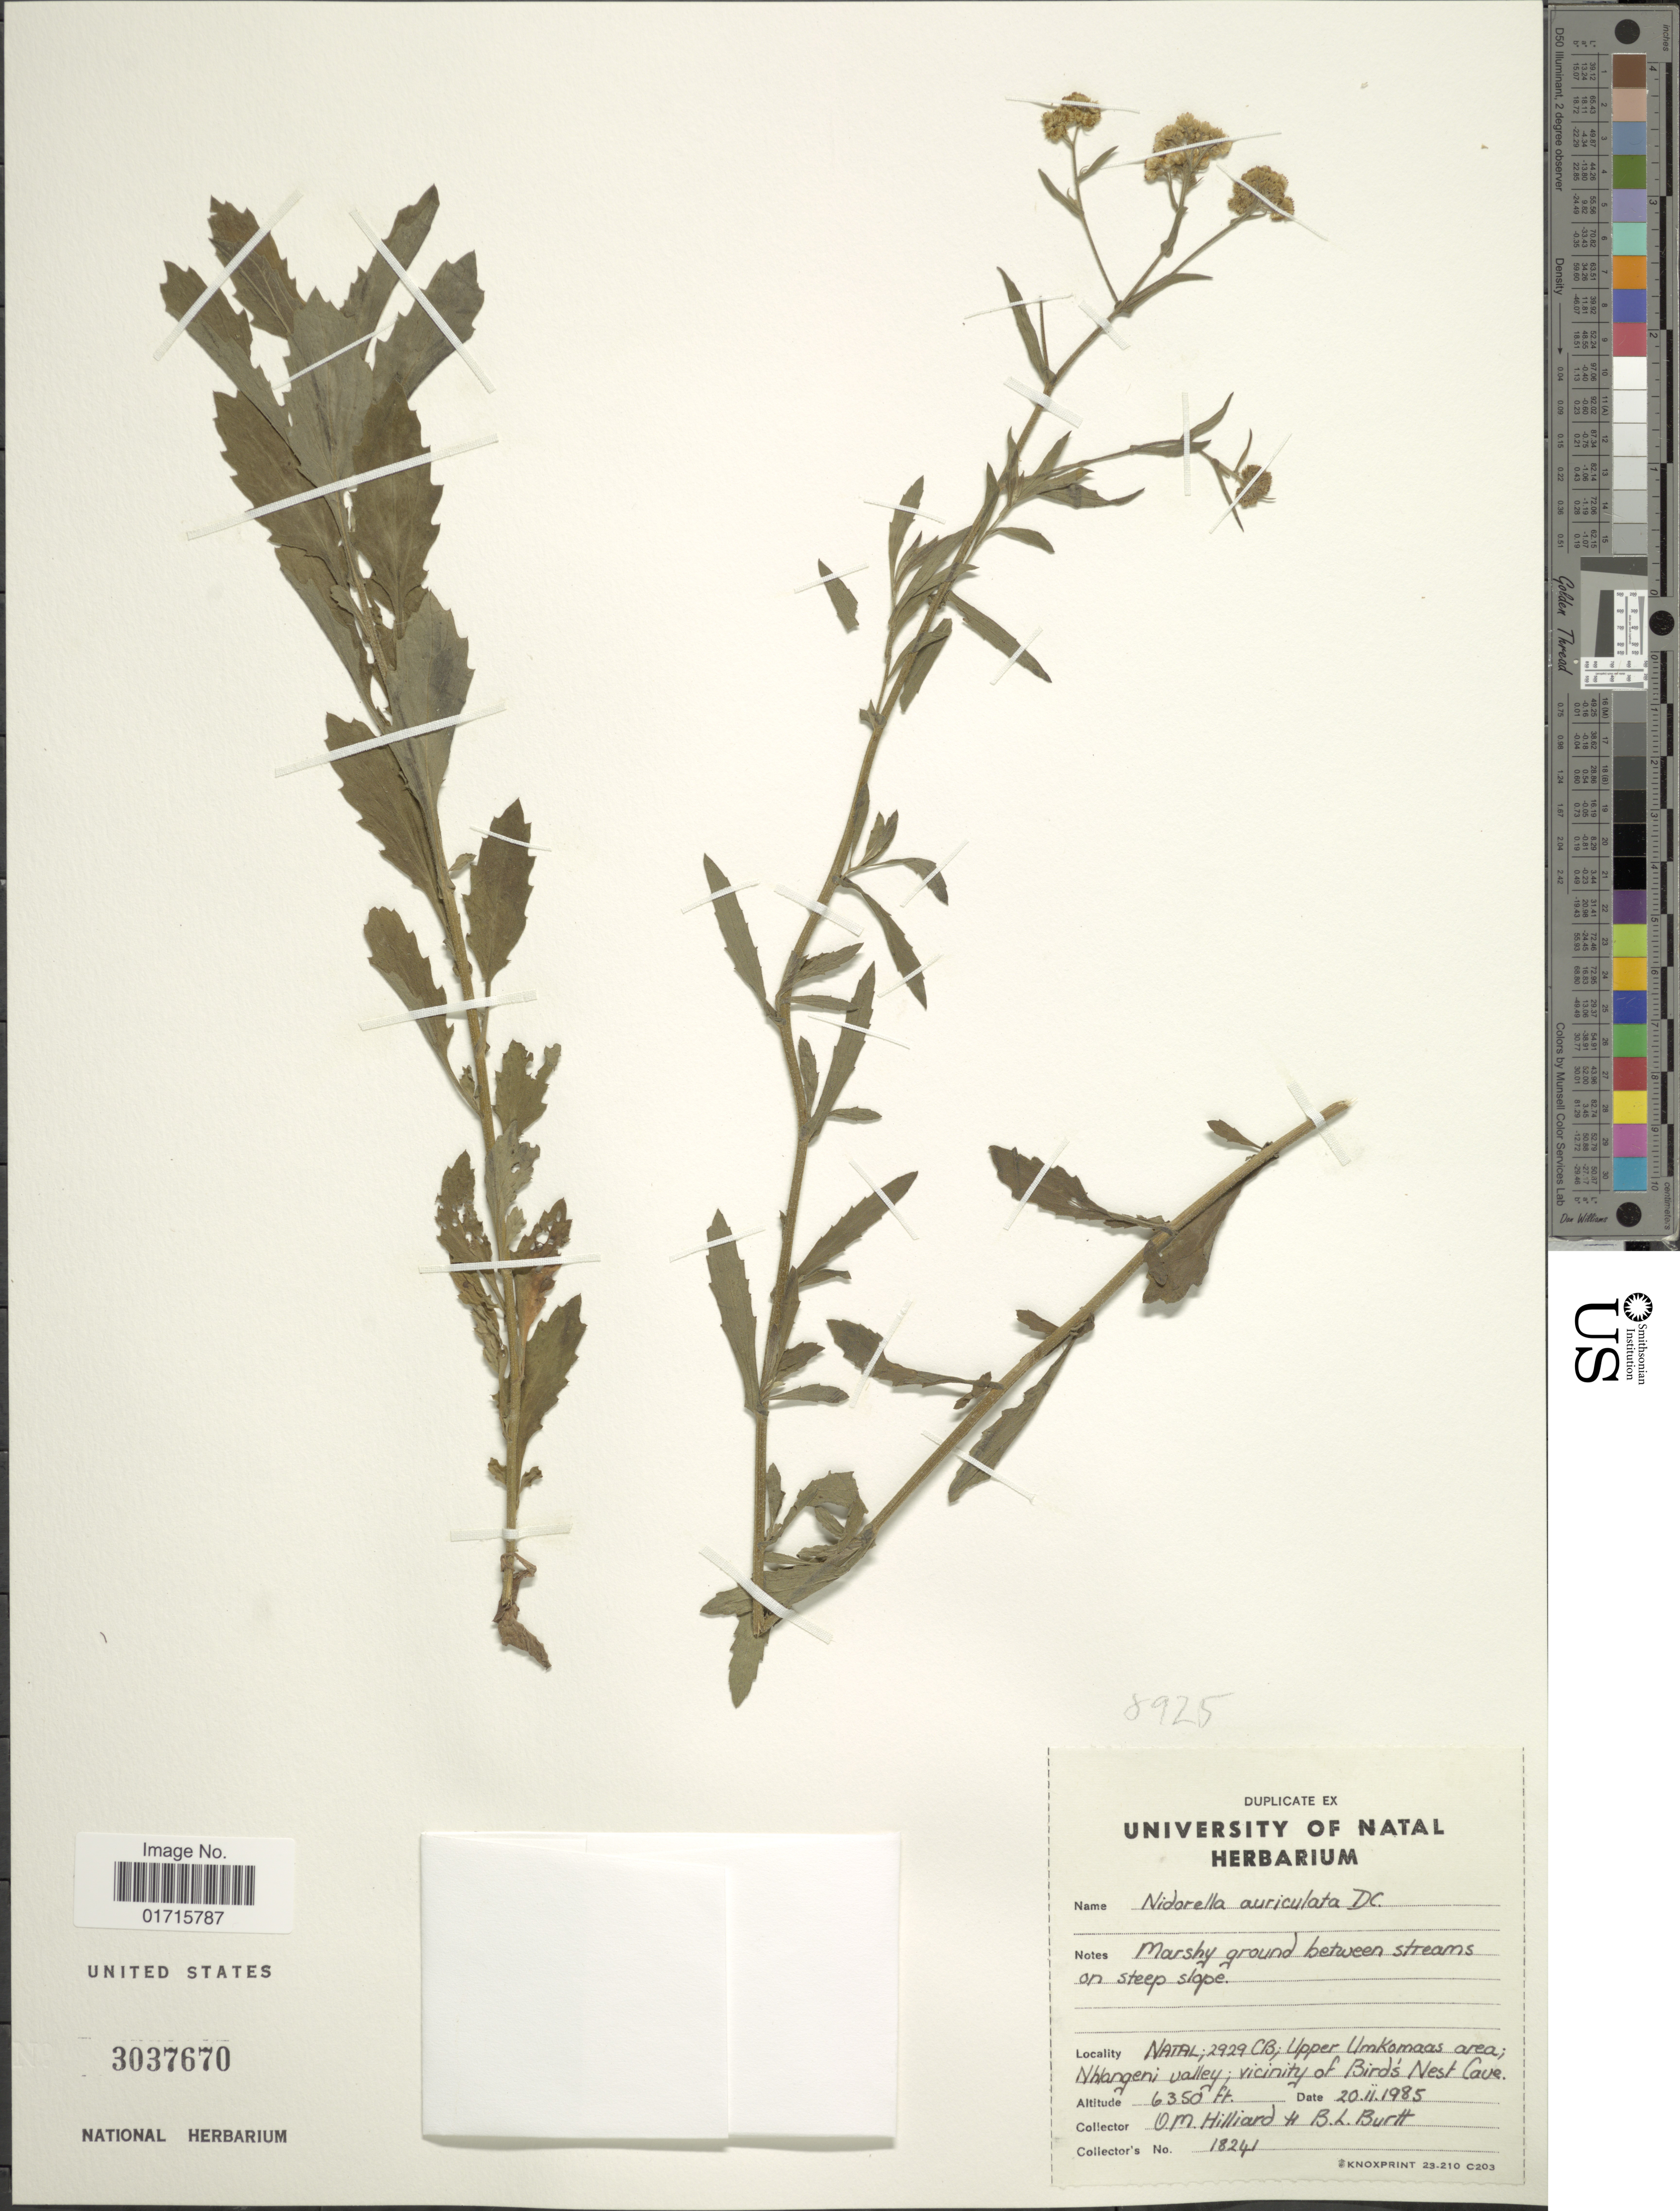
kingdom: Plantae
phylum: Tracheophyta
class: Magnoliopsida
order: Asterales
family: Asteraceae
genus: Nidorella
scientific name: Nidorella auriculata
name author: DC.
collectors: O. M. Hilliard & B. L. Burtt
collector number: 18241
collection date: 1985-02-20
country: South Africa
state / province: KwaZulu-Natal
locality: Natal; 2929CB; Upeer Umkomaas area; Nhlangeni valley; vicinity of Bird's Nest Cave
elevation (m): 1935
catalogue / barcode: US 3037670